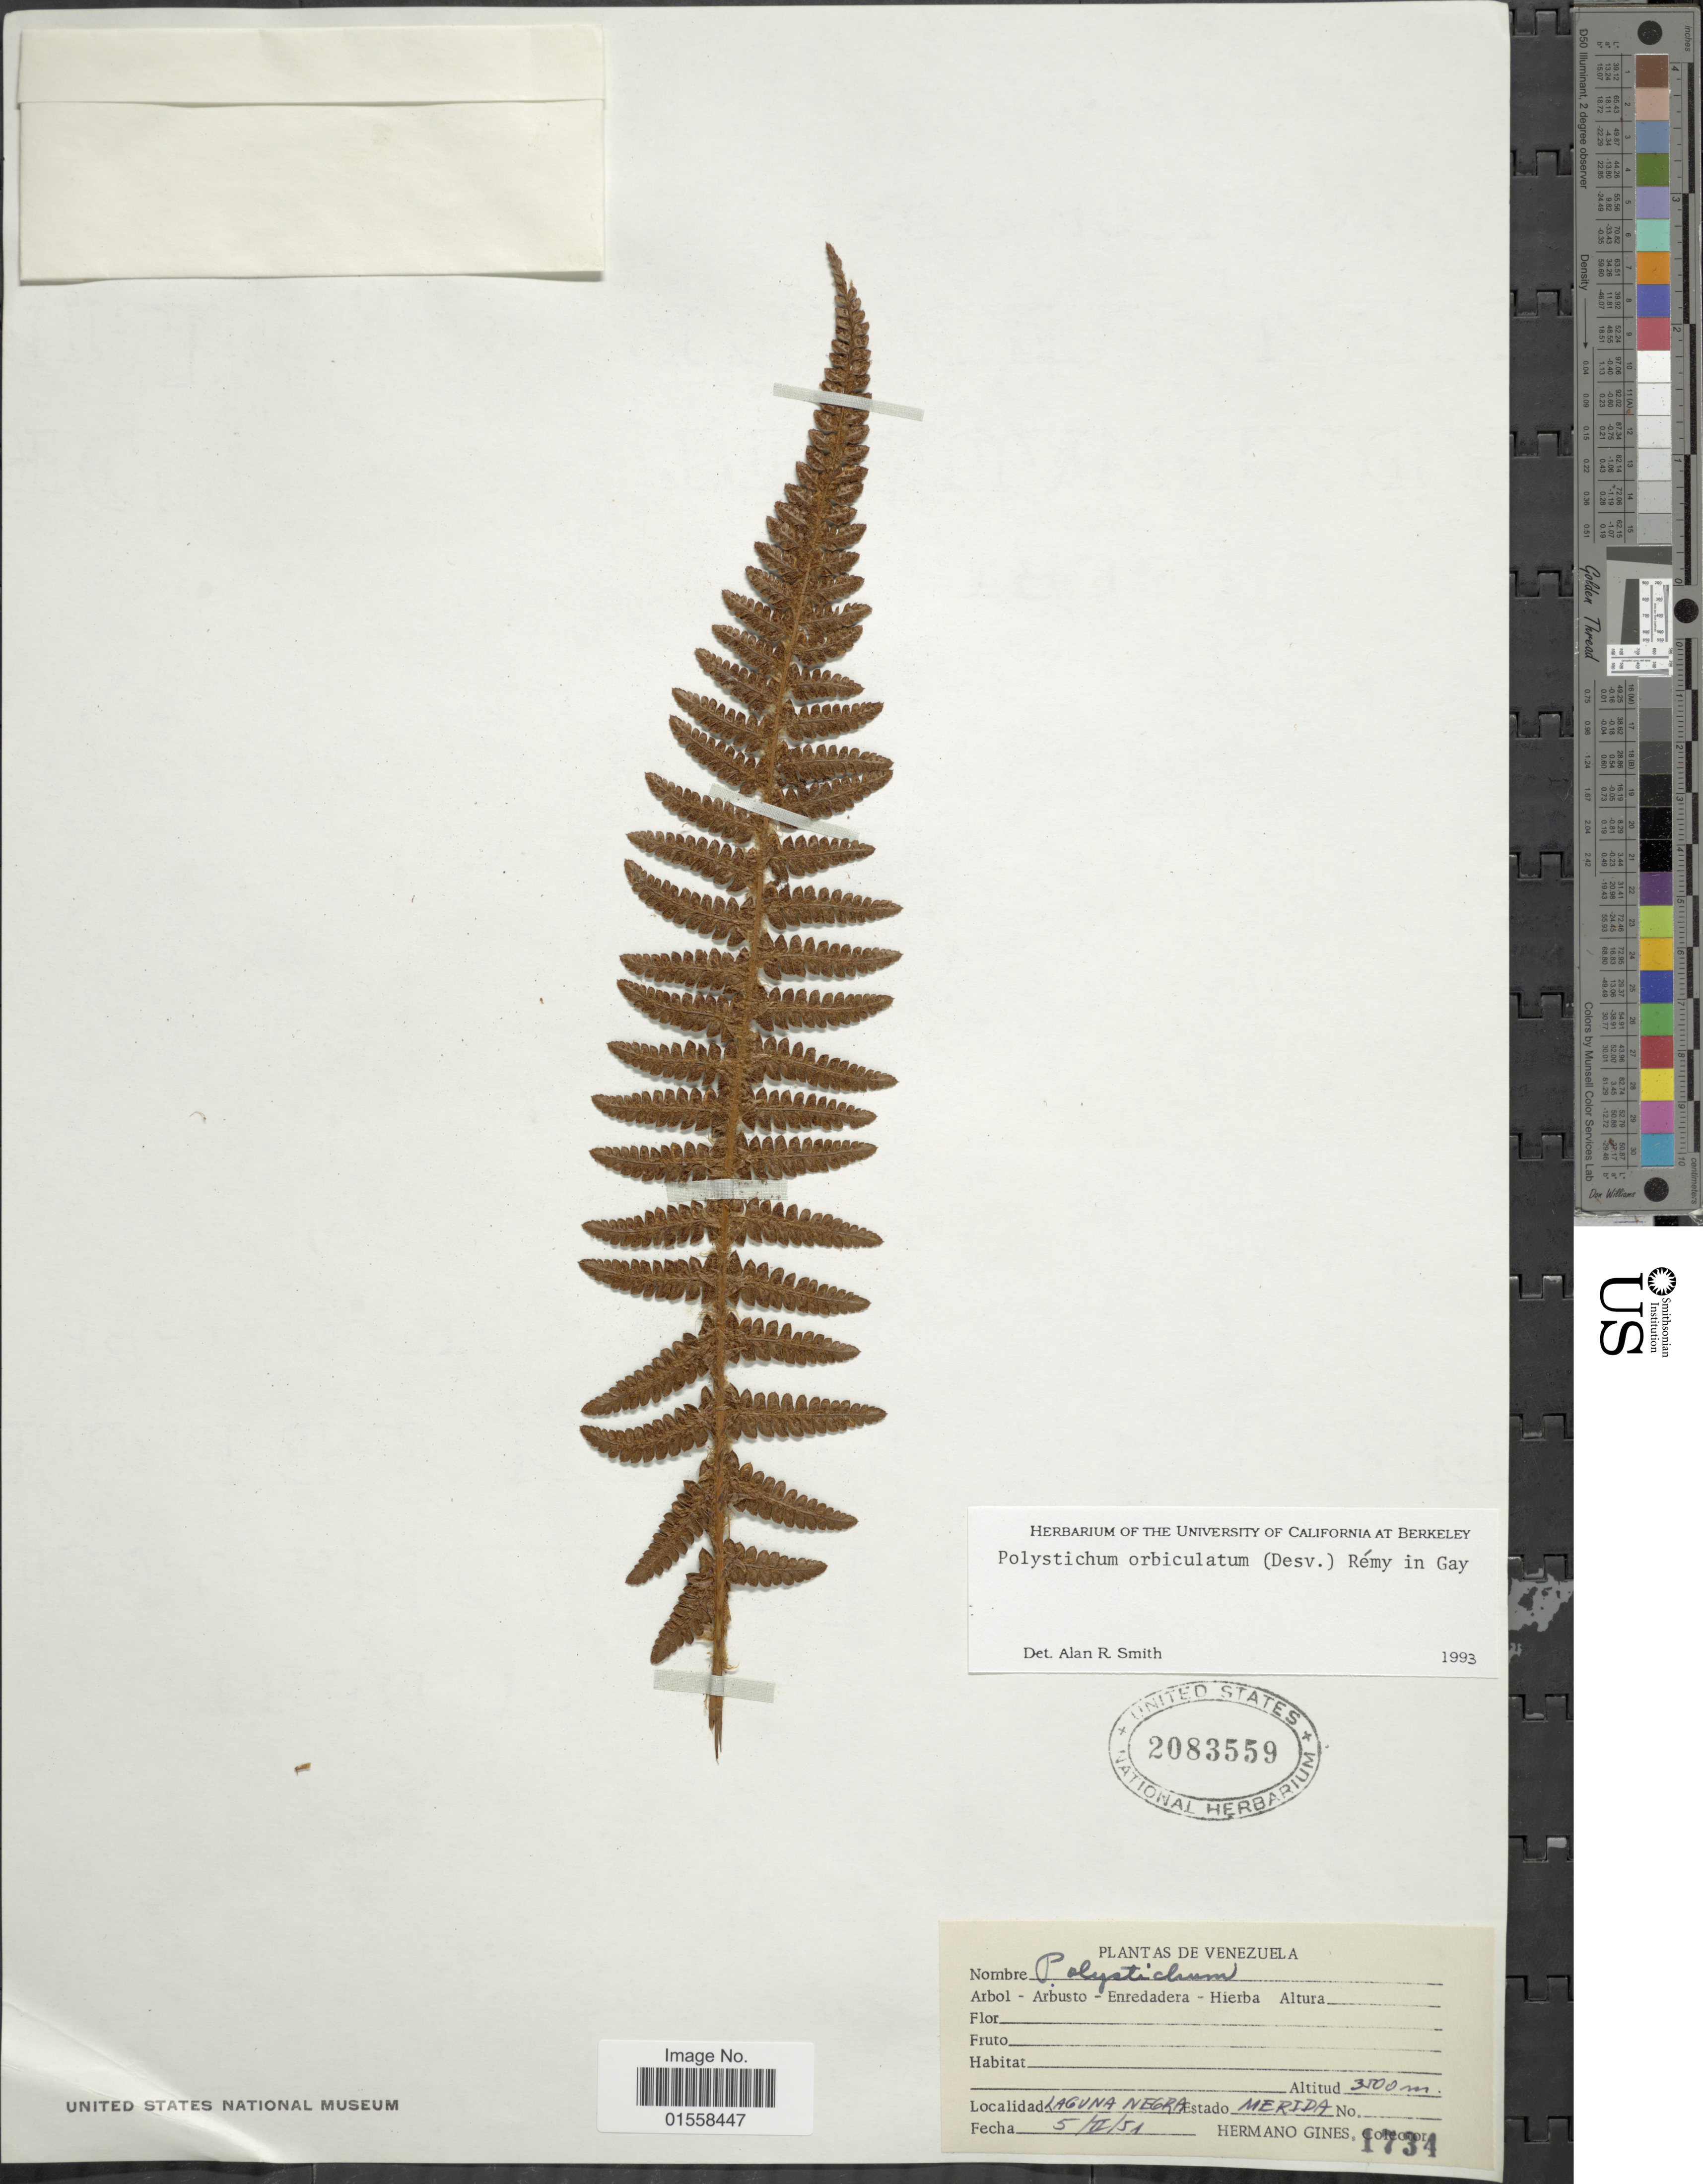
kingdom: Plantae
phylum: Tracheophyta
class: Polypodiopsida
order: Polypodiales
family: Dryopteridaceae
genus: Polystichum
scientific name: Polystichum orbiculatum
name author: (Desv.) J. Rémy & Fée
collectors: Bro. Gines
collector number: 1734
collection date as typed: Transcribed d/m/y: 5/2/51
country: Venezuela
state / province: Mérida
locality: Venezuela, Laguna Negra, Estado Merida.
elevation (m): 3500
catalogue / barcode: US 2083559